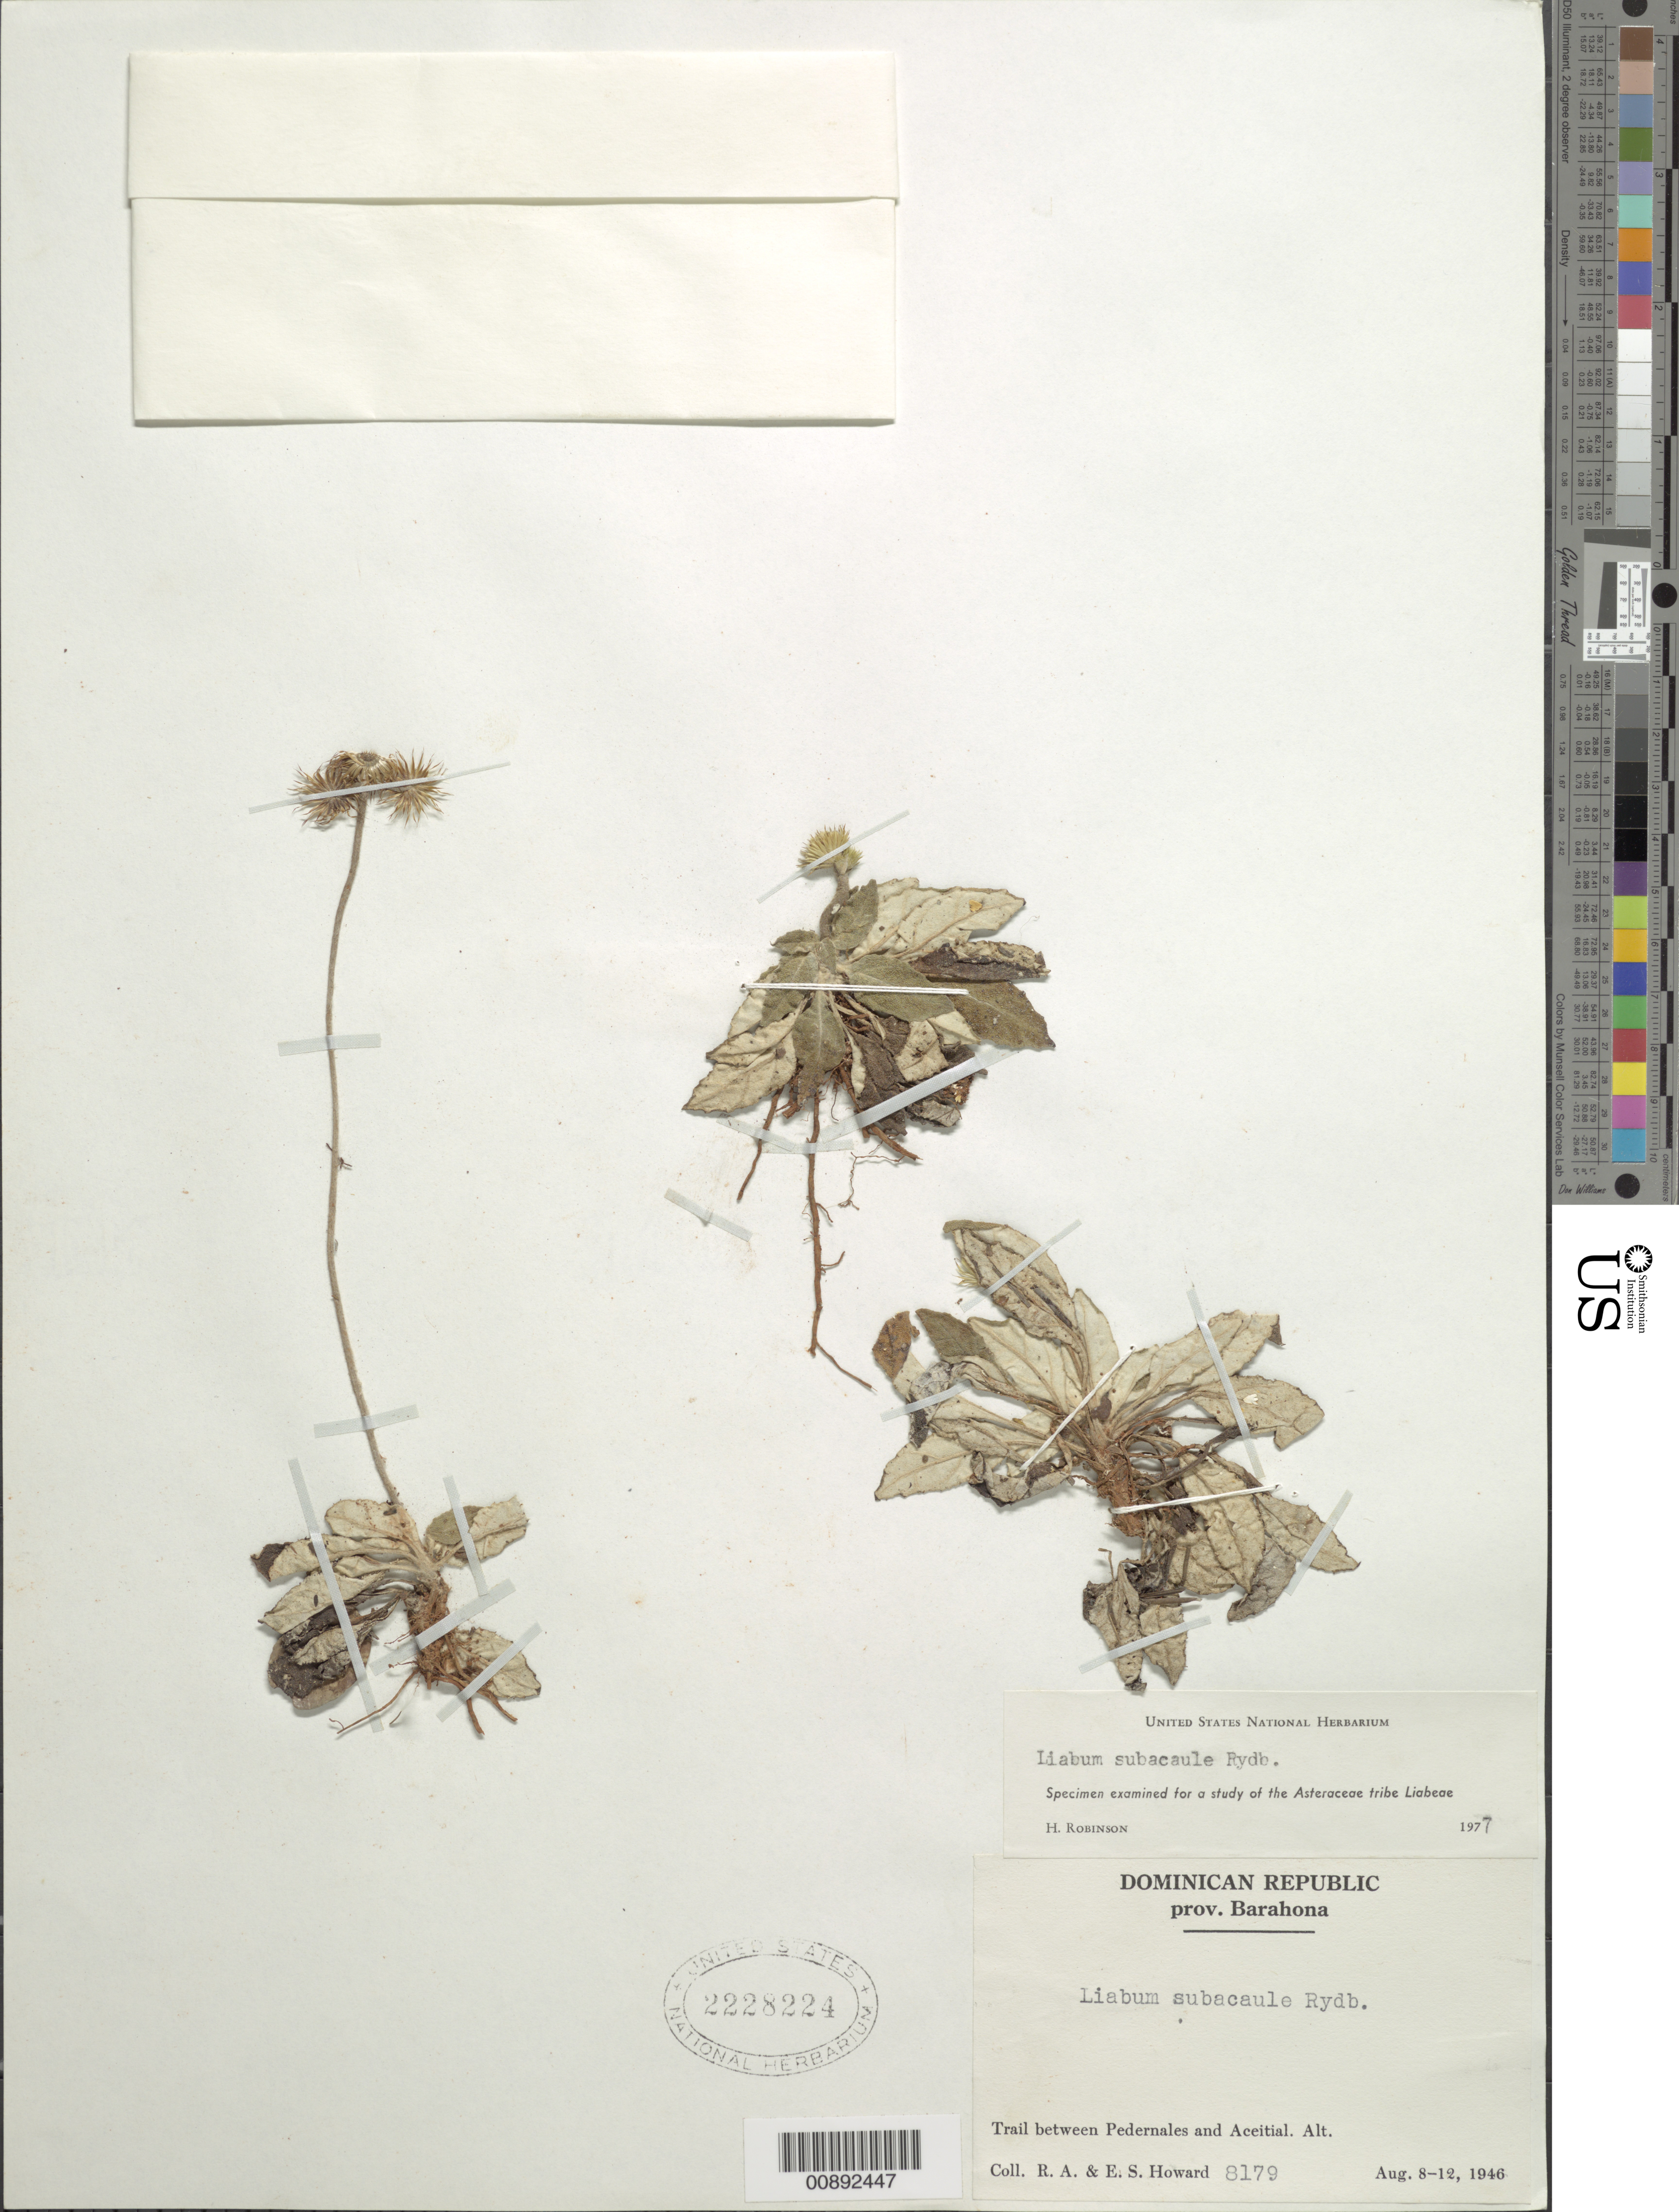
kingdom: Plantae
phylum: Tracheophyta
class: Magnoliopsida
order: Asterales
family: Asteraceae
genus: Liabum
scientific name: Liabum subacaule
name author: Rydb.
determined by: Robinson, Harold E., (US)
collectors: R. A. Howard & E. S. Howard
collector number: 8179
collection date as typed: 8 August 1946 to 12 August 1946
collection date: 1946-08-08/1946-08-12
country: Dominican Republic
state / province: Barahona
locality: Pedernales, trail to Aceital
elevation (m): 3200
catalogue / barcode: US 2228224